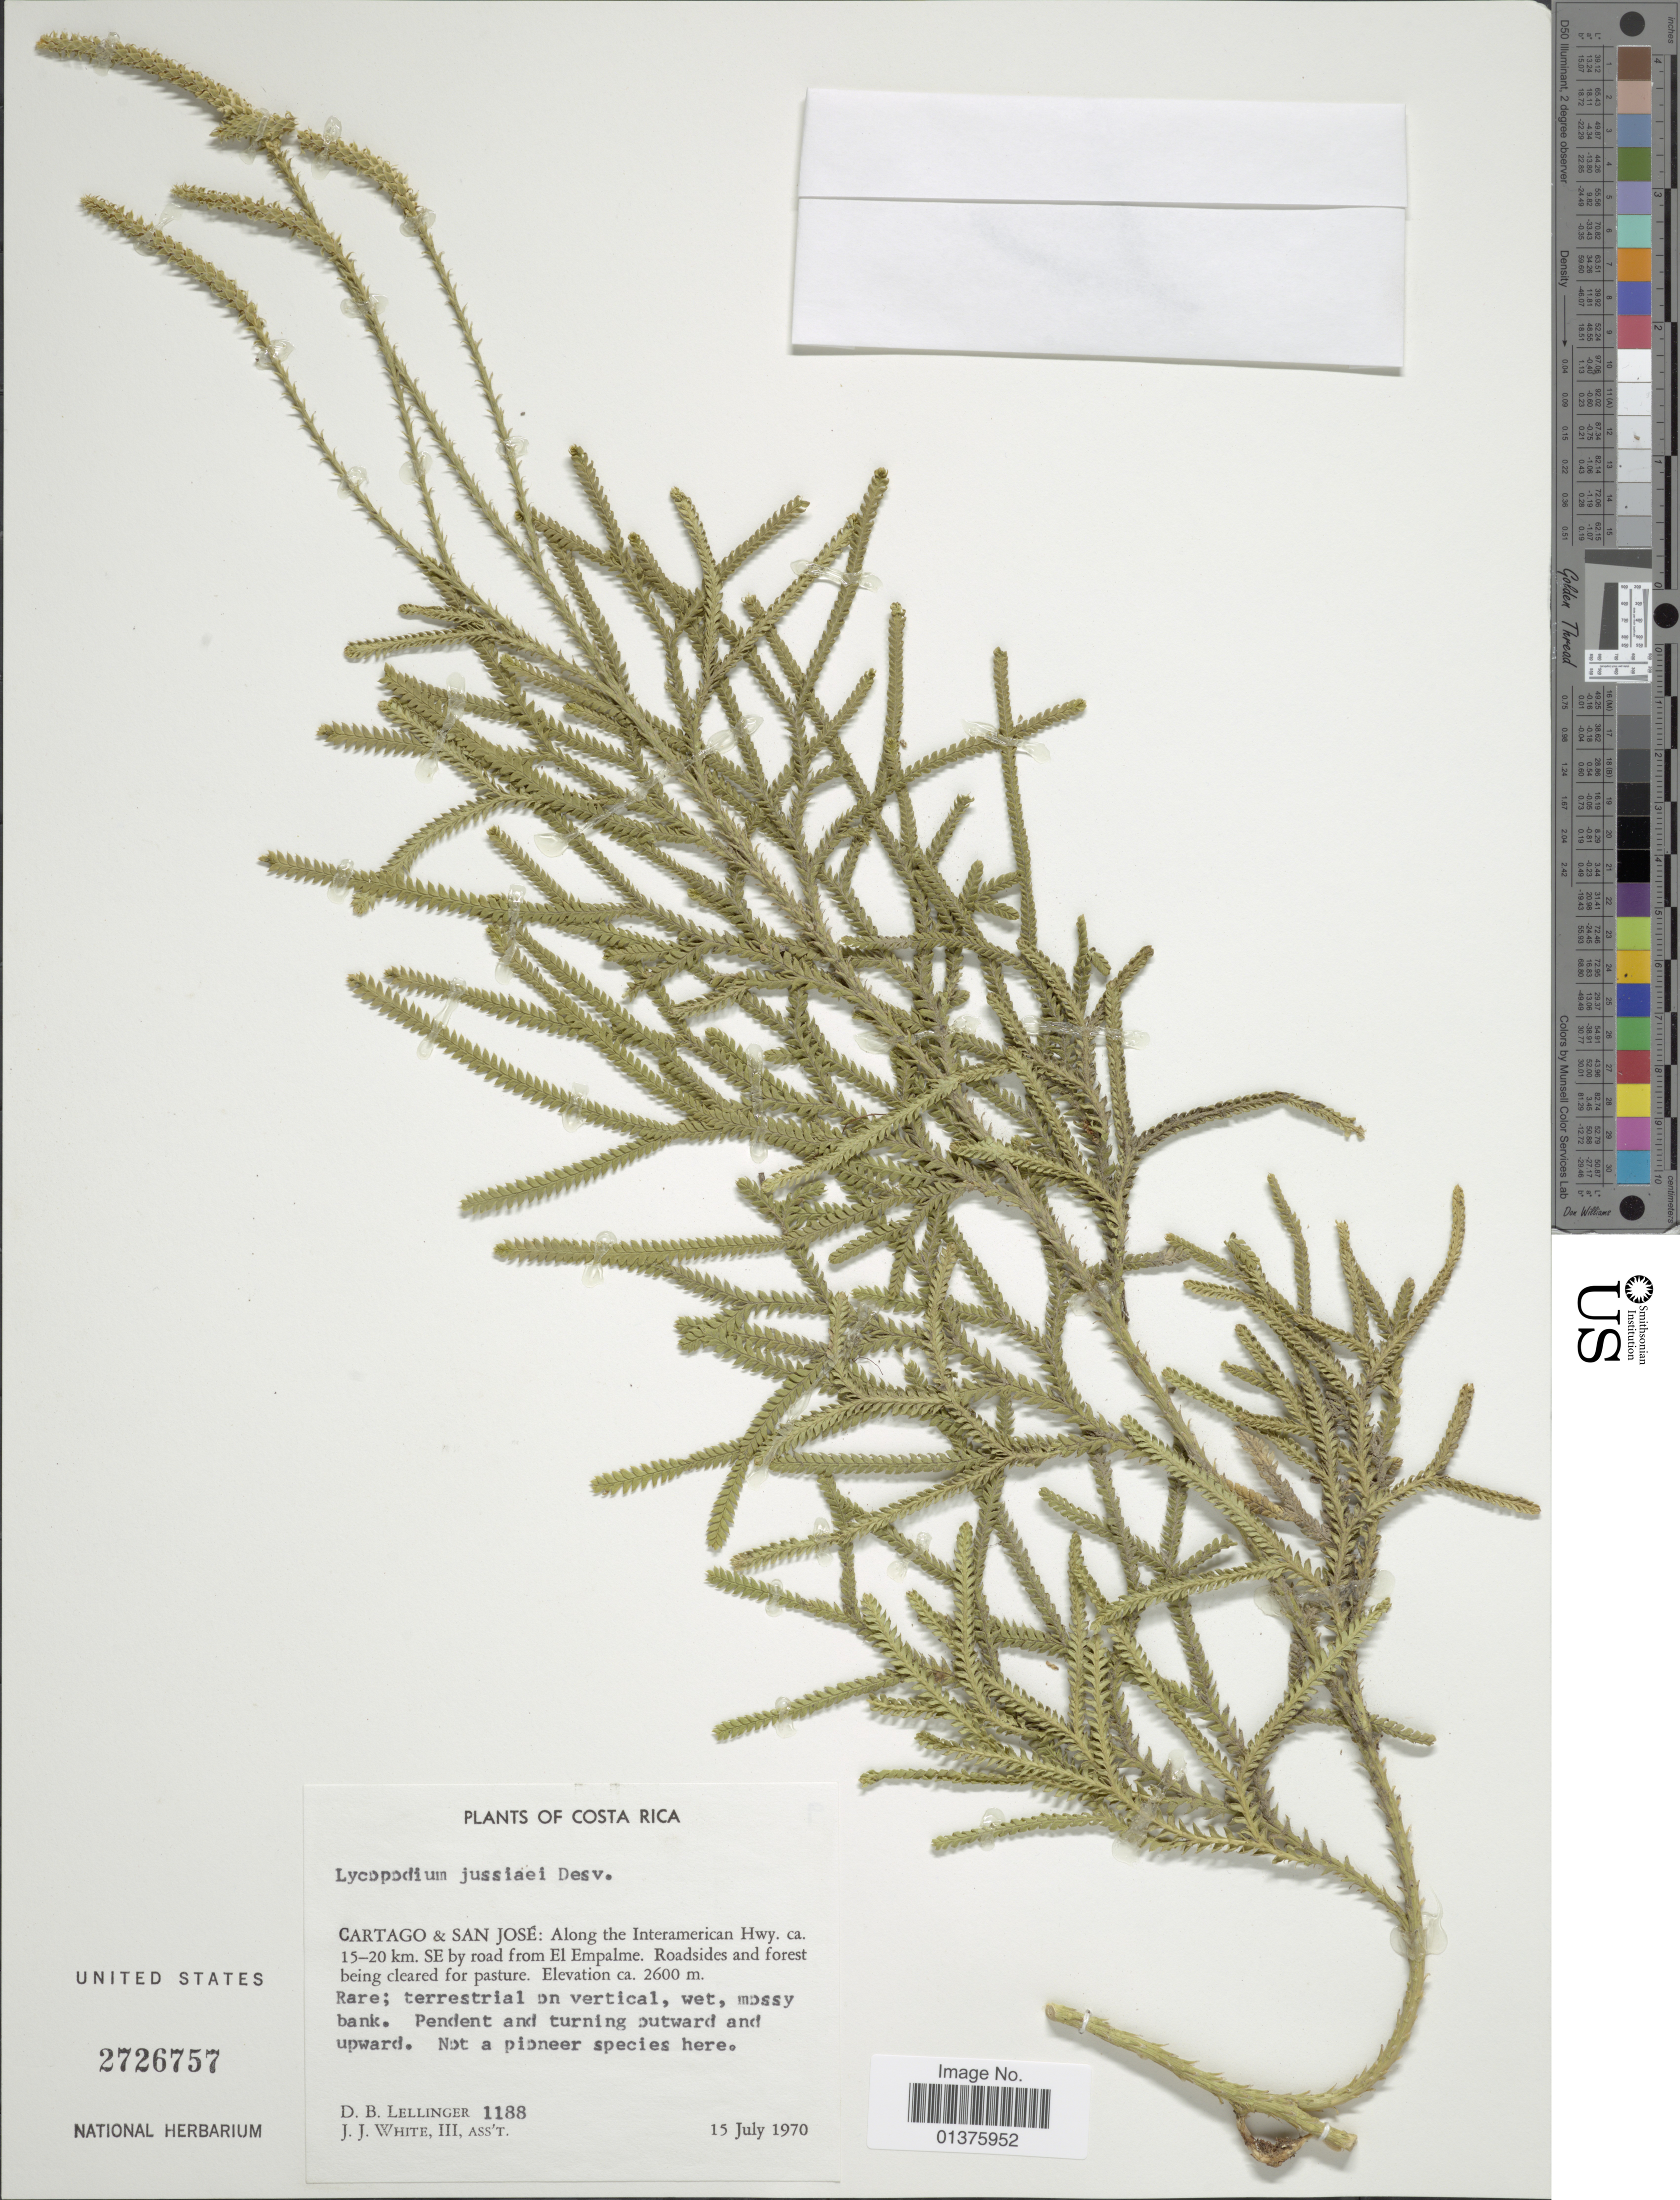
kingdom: Plantae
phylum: Tracheophyta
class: Lycopodiopsida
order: Lycopodiales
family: Lycopodiaceae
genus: Diphasium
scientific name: Diphasium jussiaei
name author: (Desv.) C. Presl ex Rothm.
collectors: D. B. Lellinger & J. J. White III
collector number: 1188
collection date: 1970-07-15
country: Costa Rica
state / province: Cartago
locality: Cartago & San José: along the interamerican Hwy. ca. 15-20km SE by road from El Empalme, roadsides and forest being cleared for pasture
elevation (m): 2600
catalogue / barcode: US 2726757